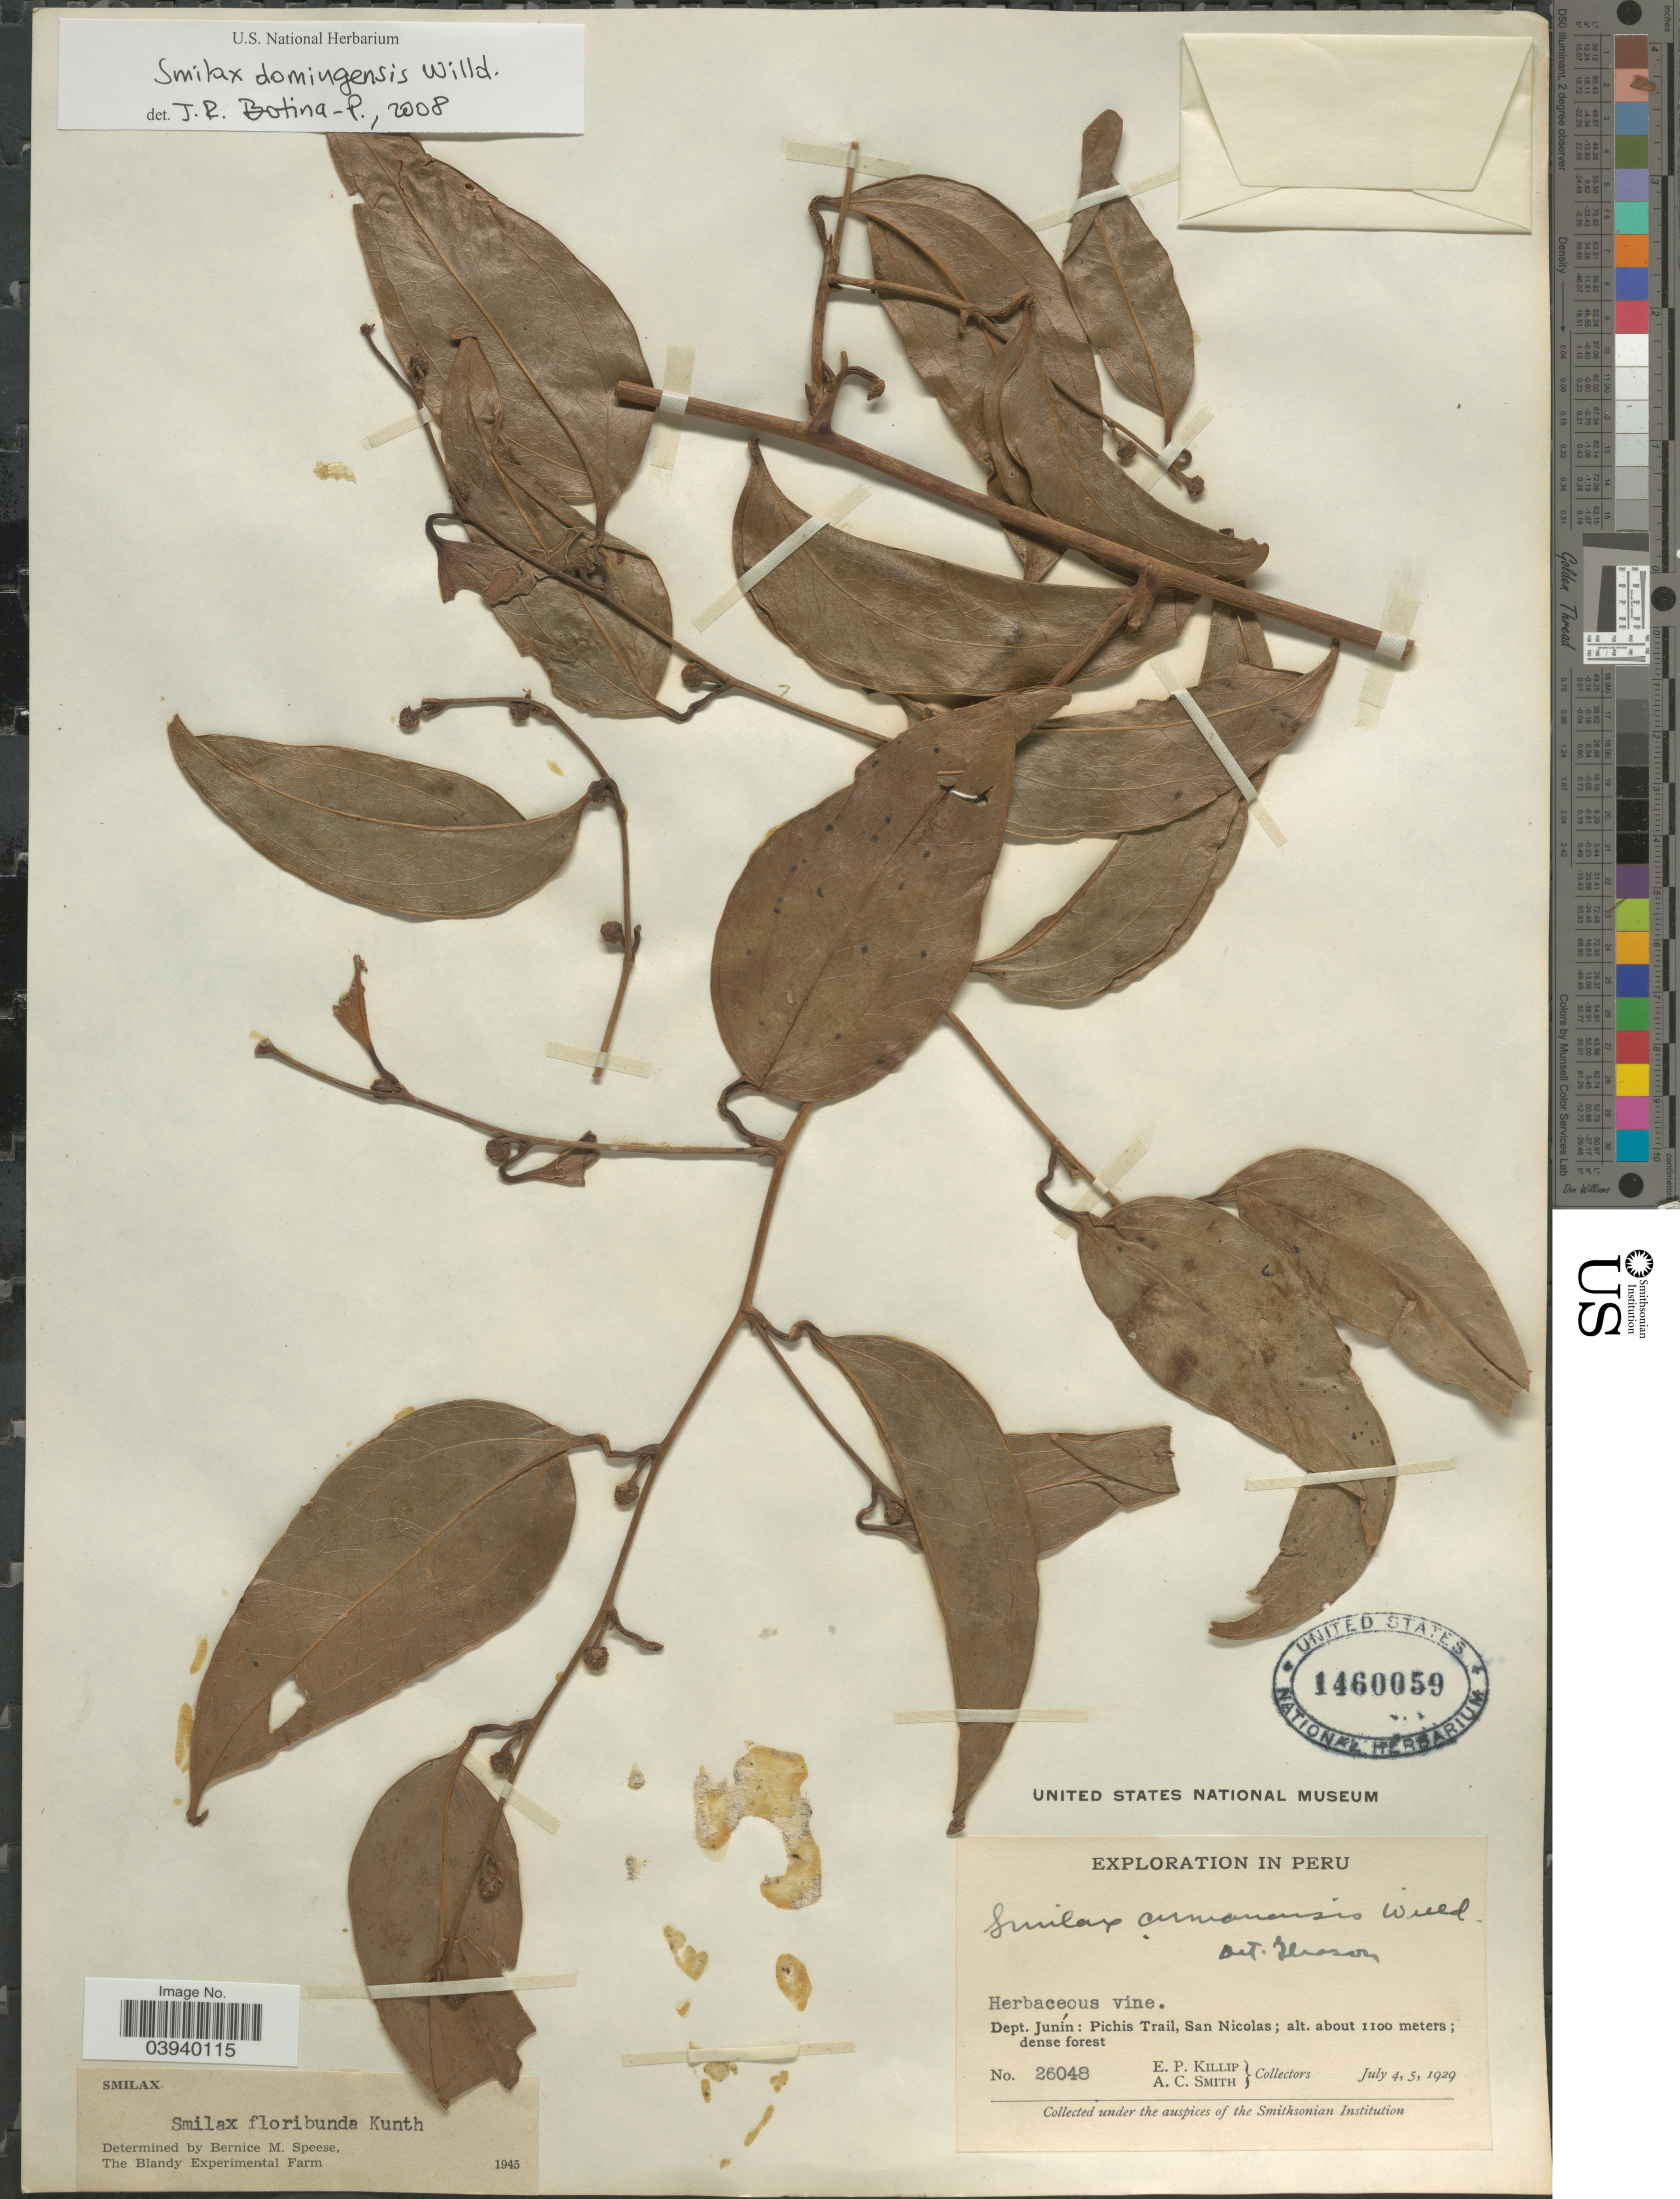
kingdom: Plantae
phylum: Tracheophyta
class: Liliopsida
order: Liliales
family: Smilacaceae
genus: Smilax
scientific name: Smilax domingensis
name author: Willd.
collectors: E. P. Killip & A. C. Smith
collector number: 26048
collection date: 1929-07-04/1929-07-05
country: Peru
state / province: Junín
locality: Dept. Junín: Pichis Trail, San Nicolas.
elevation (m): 1100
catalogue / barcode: US 1460059